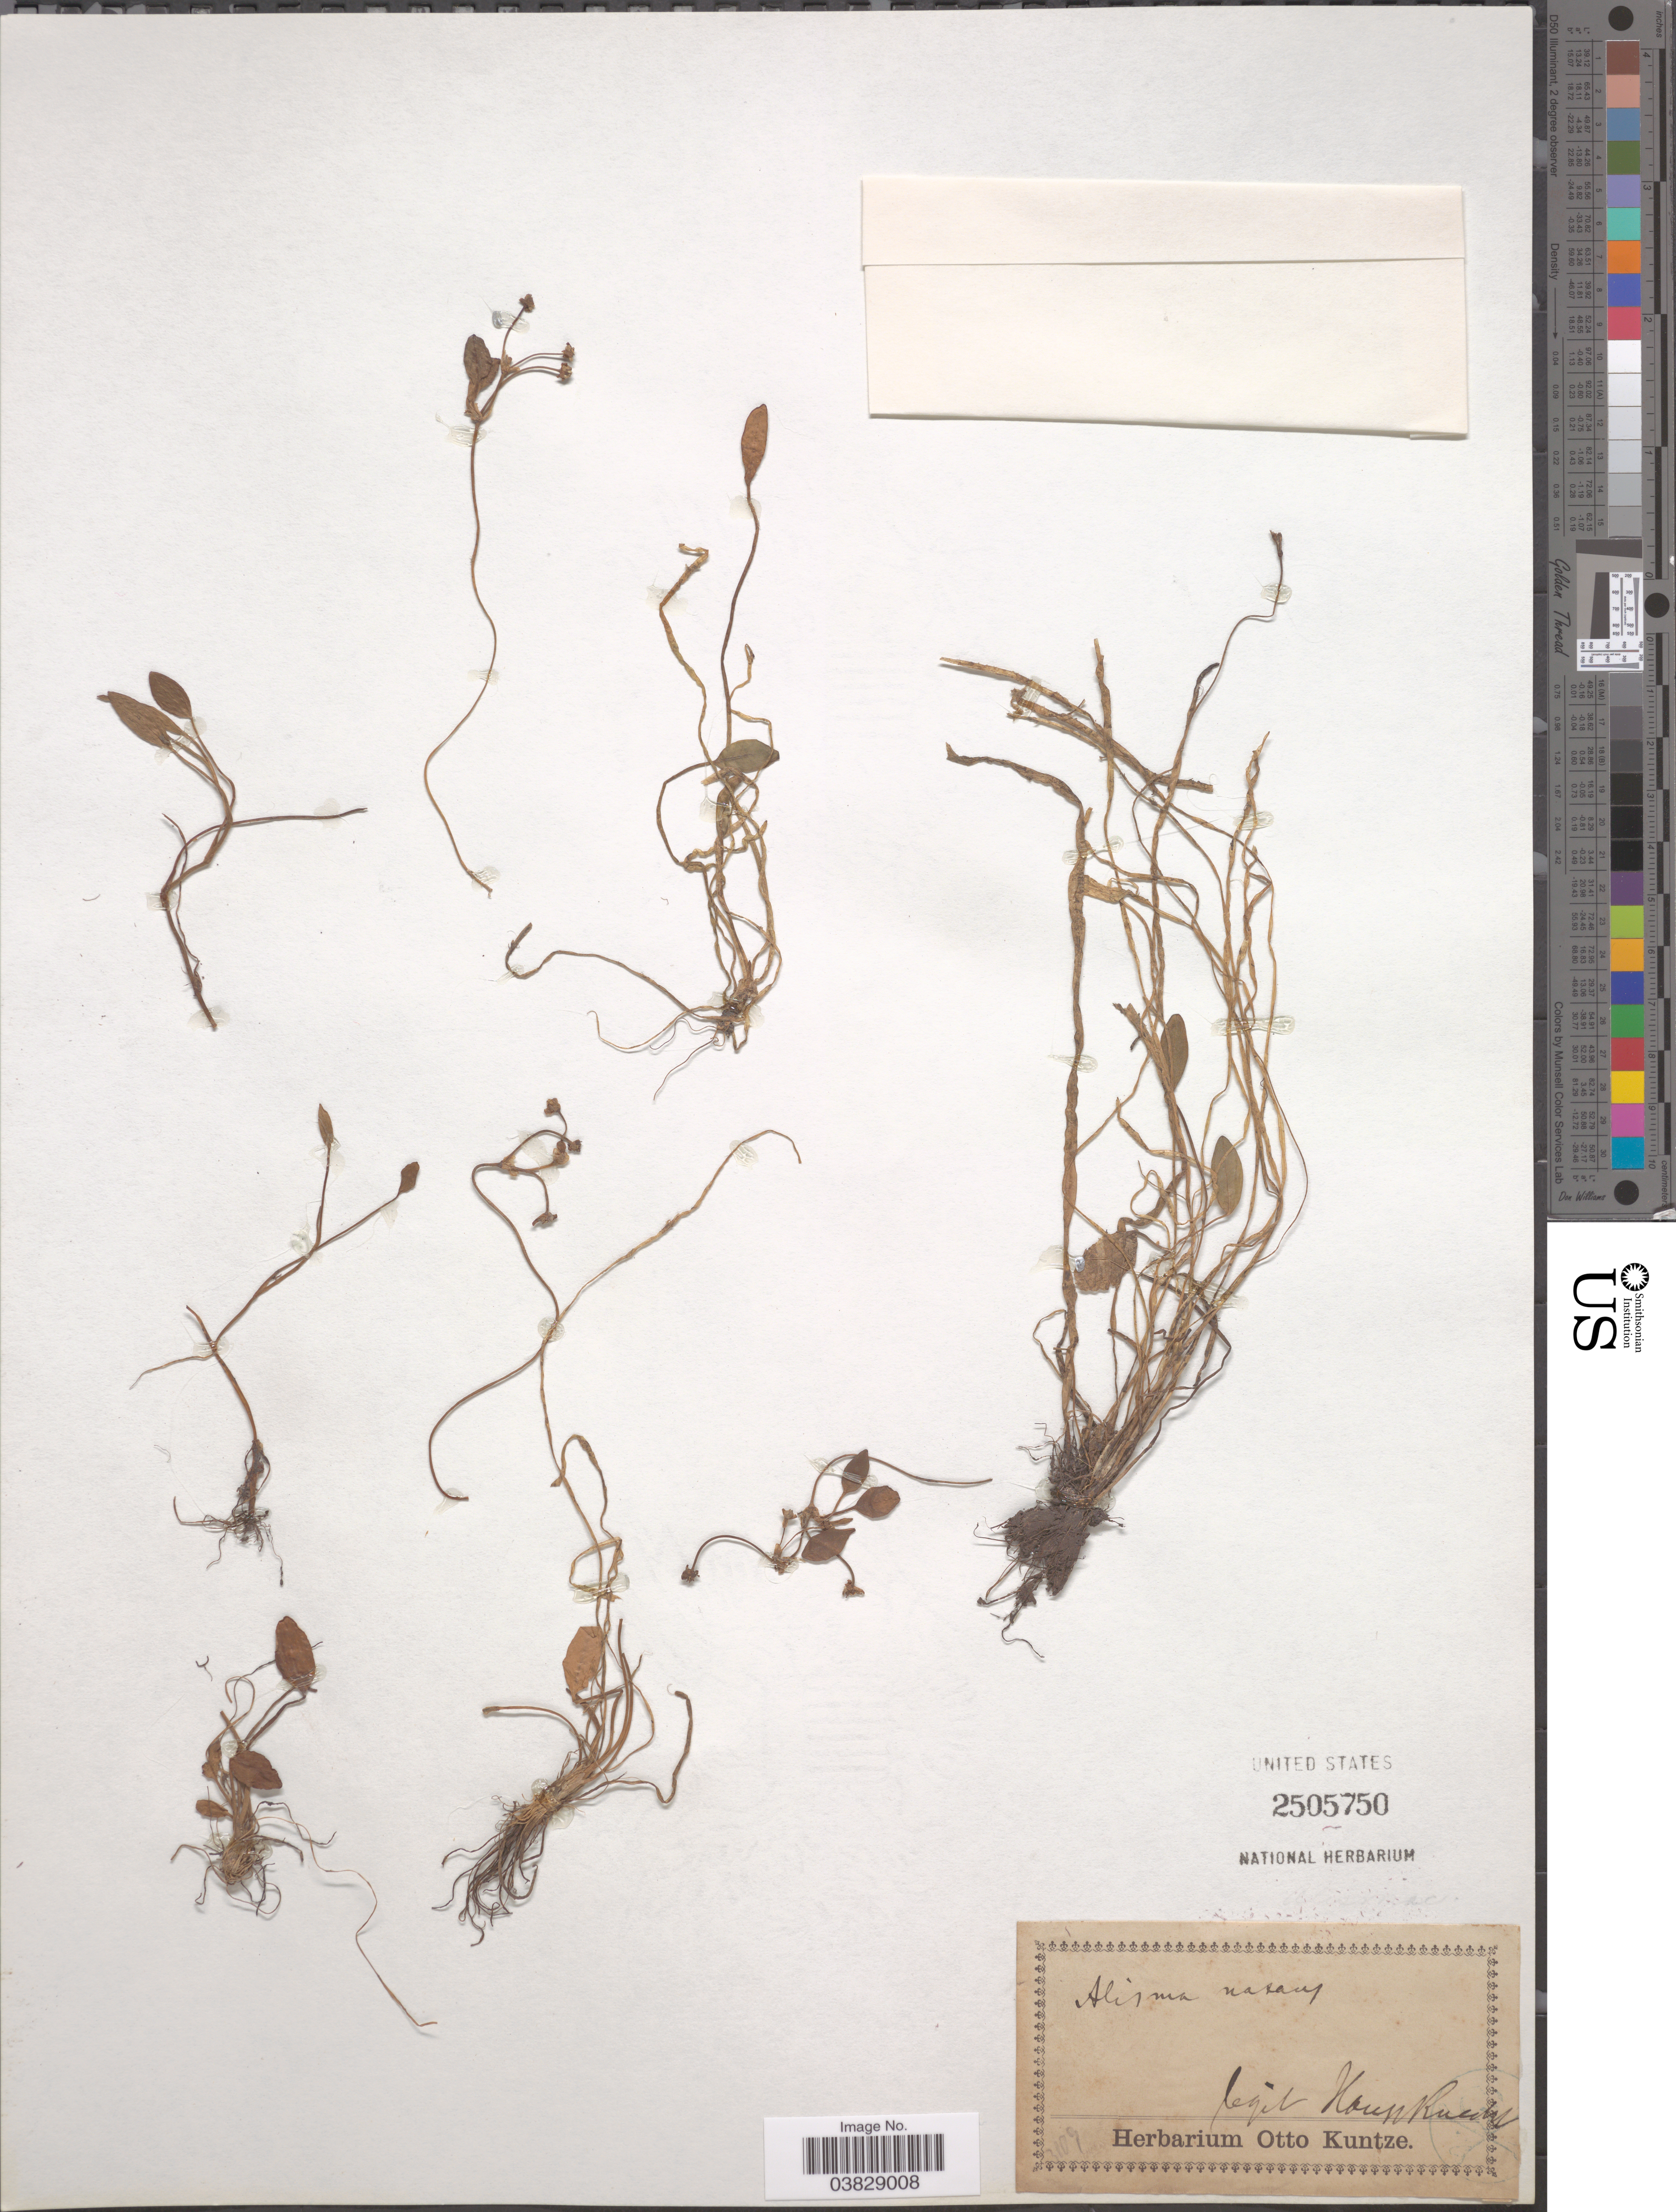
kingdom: Plantae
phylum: Tracheophyta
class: Liliopsida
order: Alismatales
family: Alismataceae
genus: Alisma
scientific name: Alisma natans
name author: L.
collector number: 3109*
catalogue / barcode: US 2505750